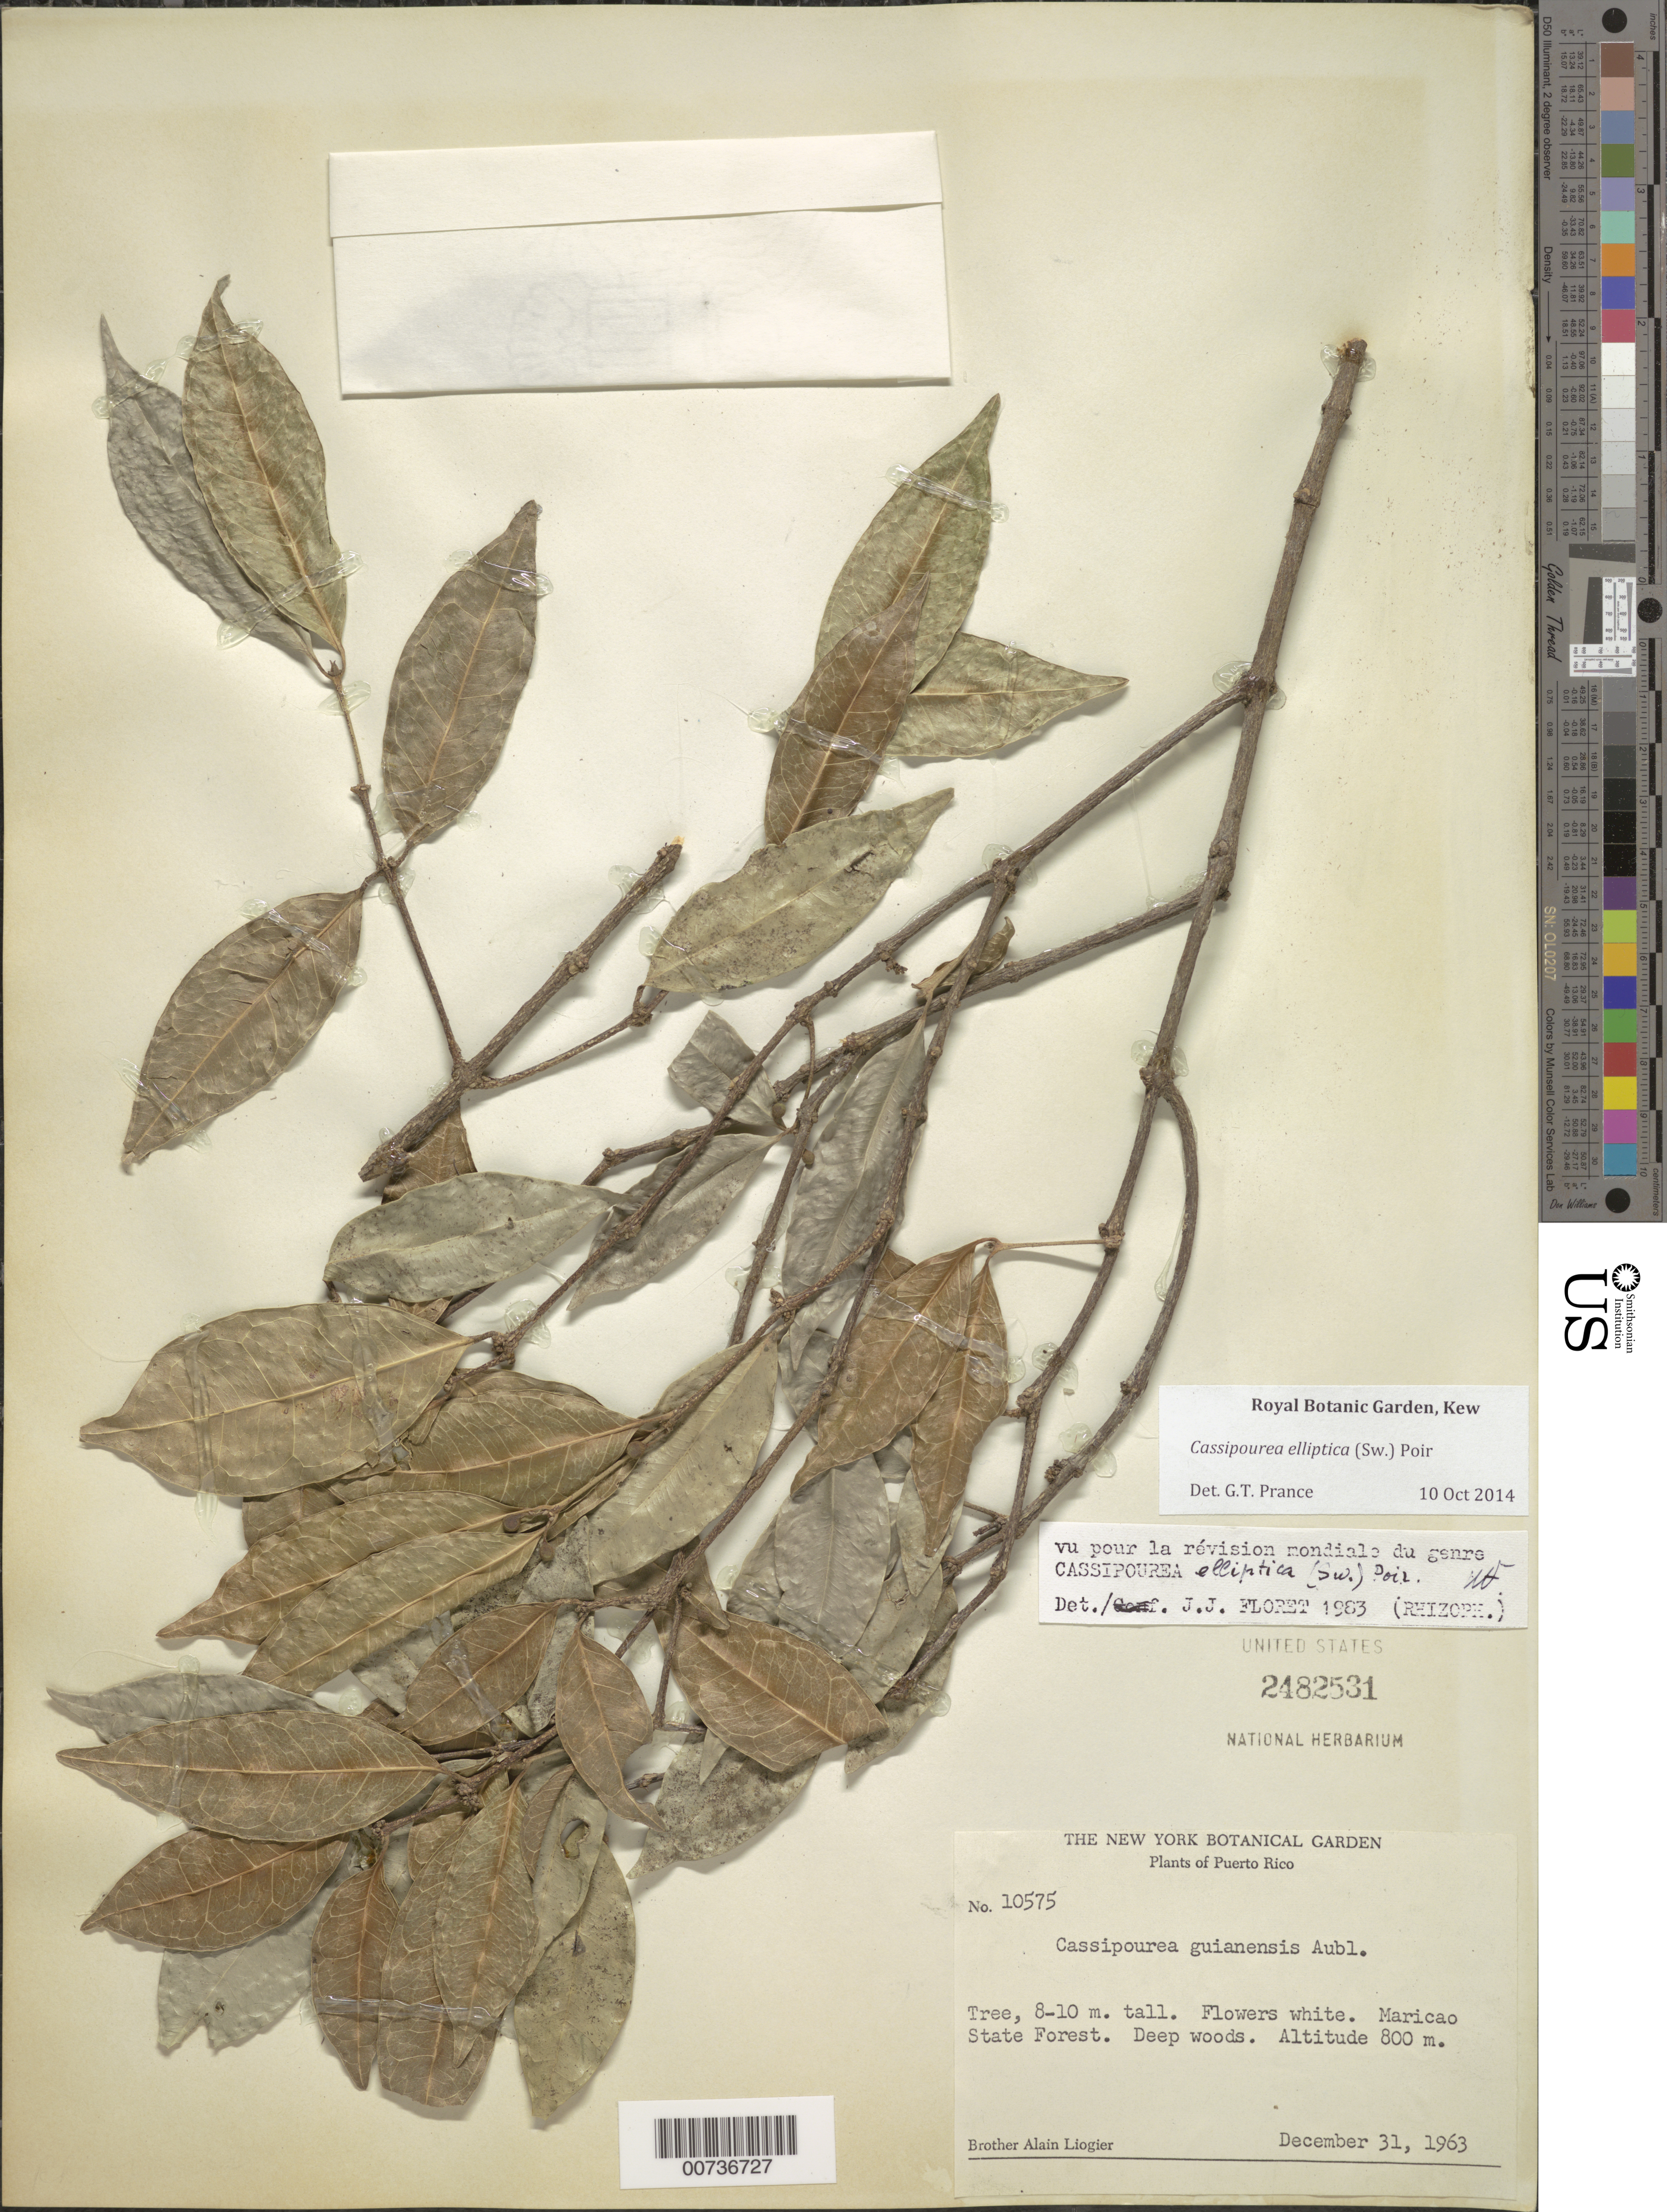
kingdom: Plantae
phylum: Tracheophyta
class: Magnoliopsida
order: Malpighiales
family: Rhizophoraceae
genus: Cassipourea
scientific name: Cassipourea elliptica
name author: (Sw.) Poir.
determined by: Prance, G. T.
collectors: A. H. Liogier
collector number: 10575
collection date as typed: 31 Dec 1963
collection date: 1963-12-31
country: Puerto Rico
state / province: Maricao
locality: Maricao State Forest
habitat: Deep woods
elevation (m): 800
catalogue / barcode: US 2482531